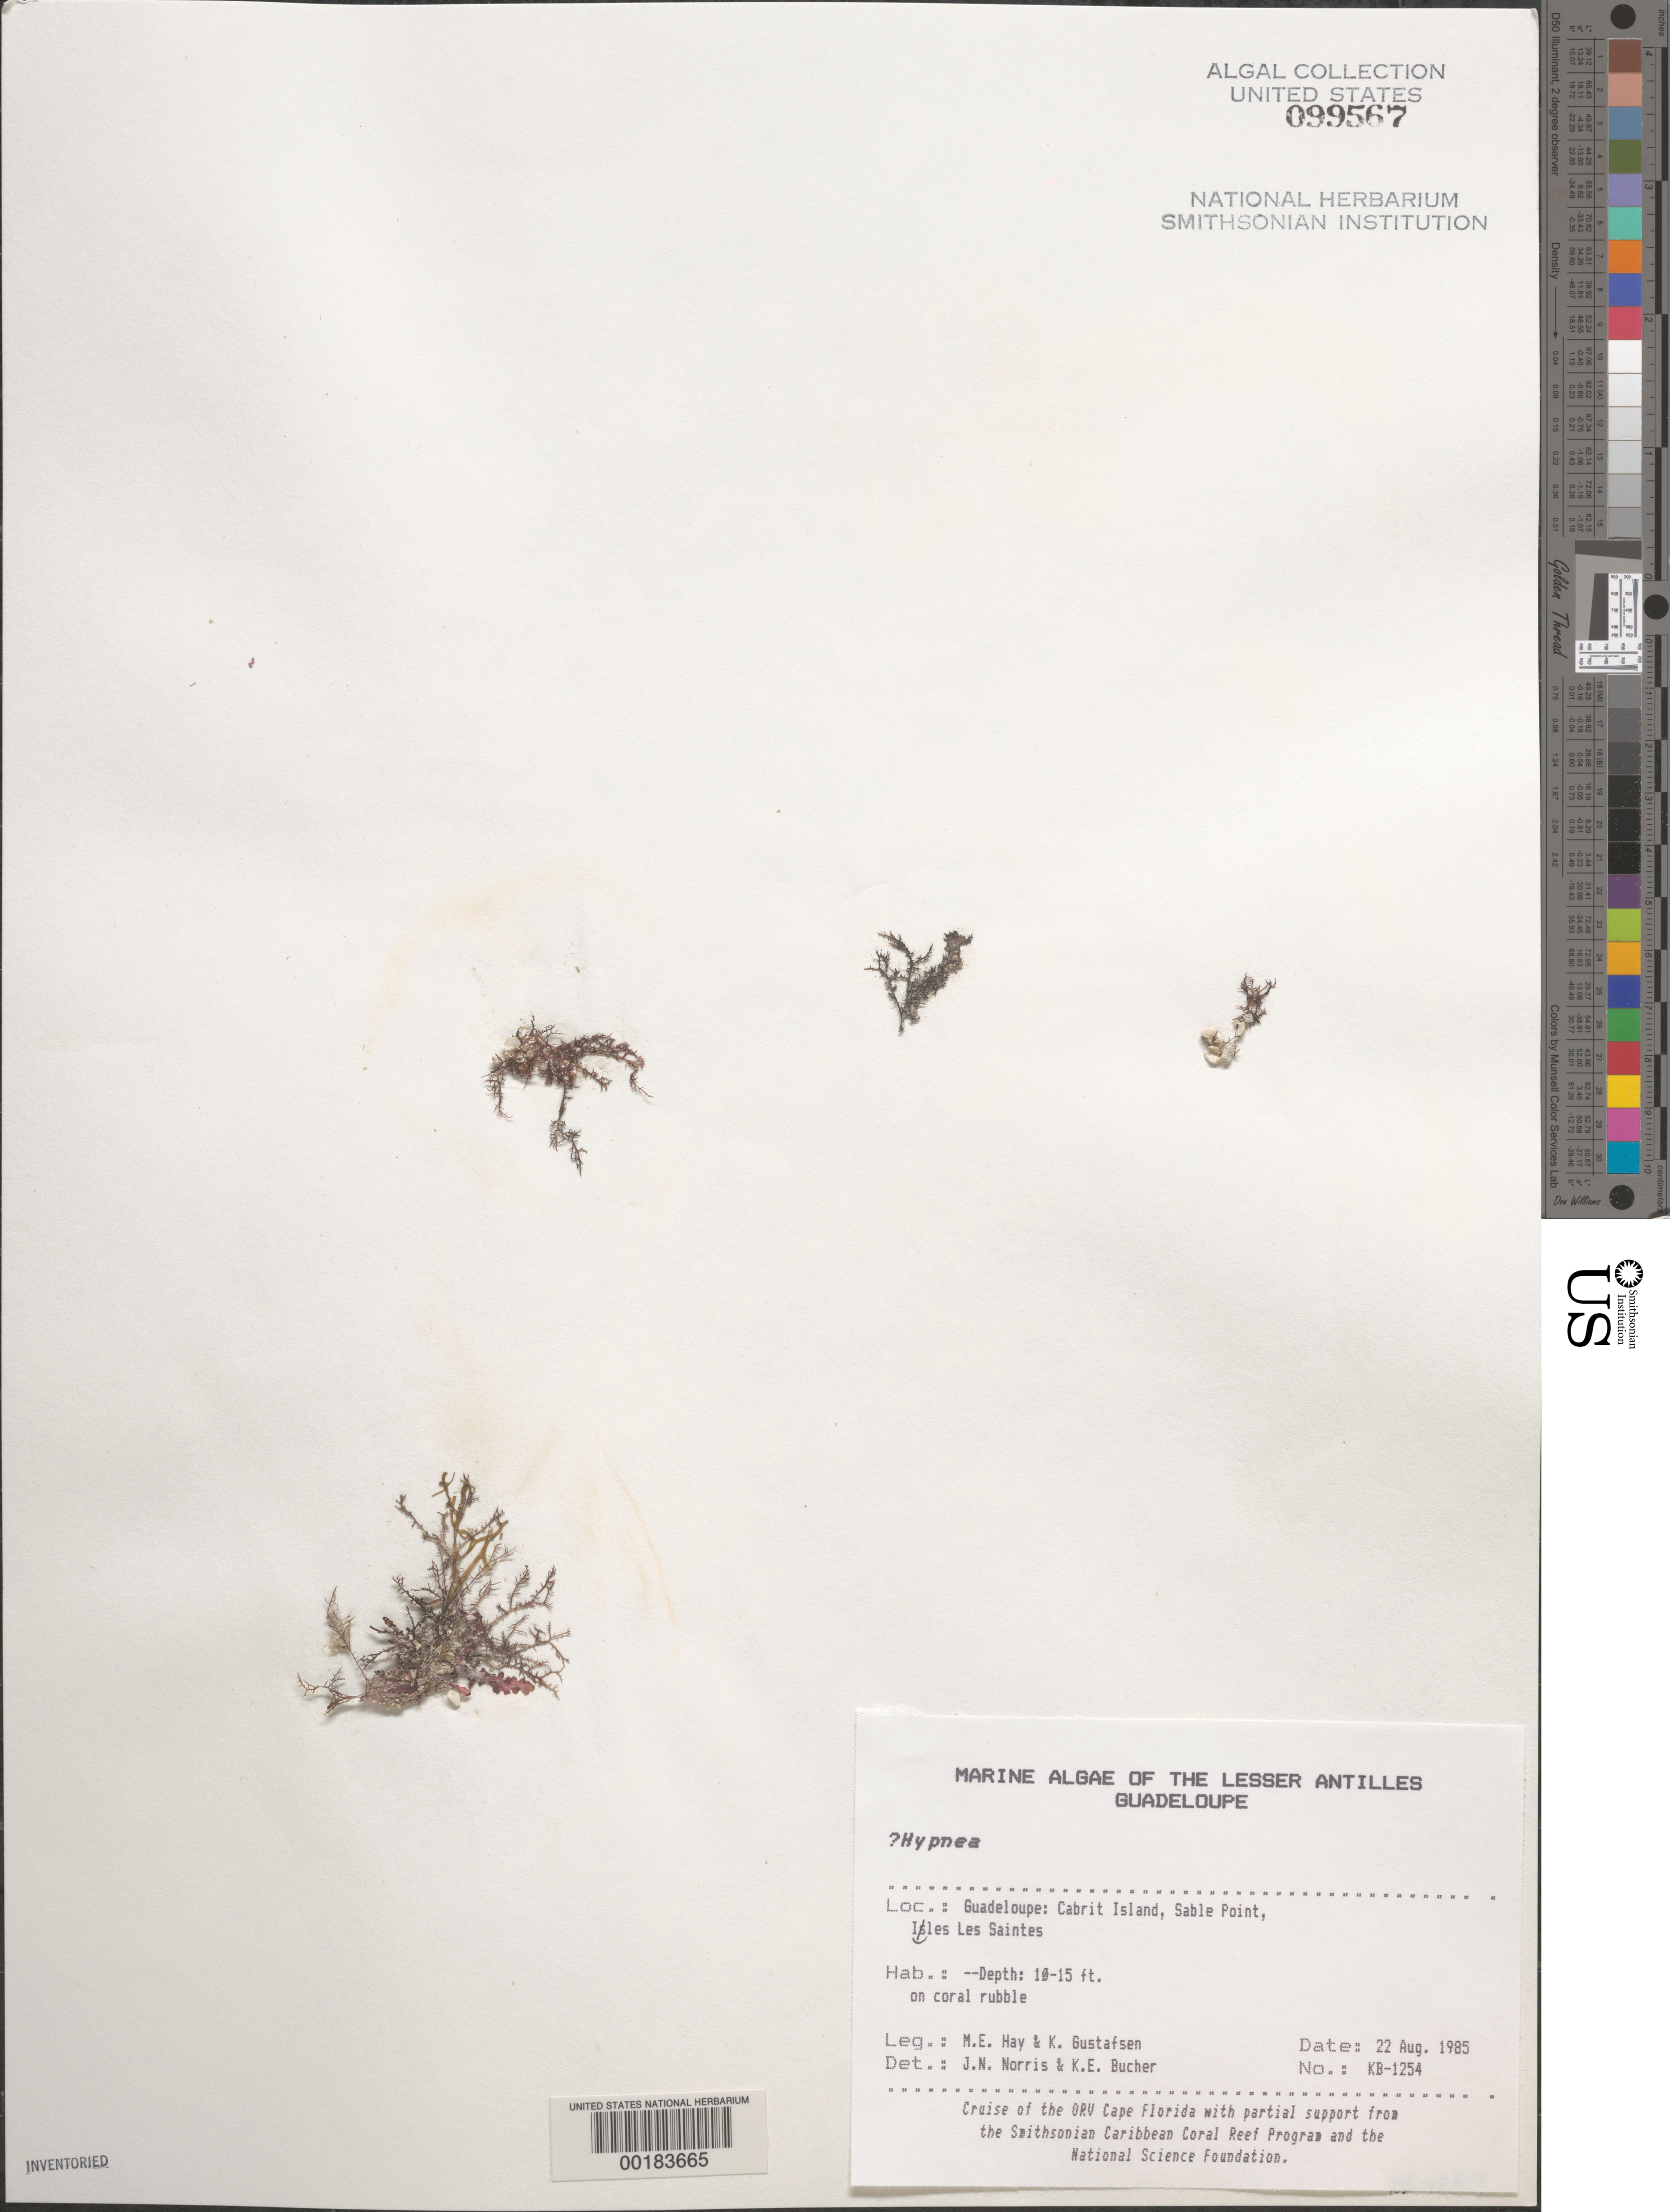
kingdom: Plantae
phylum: Rhodophyta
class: Florideophyceae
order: Gigartinales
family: Cystocloniaceae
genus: Hypnea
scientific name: Hypnea sp.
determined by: Norris, J. N.; Bucher, K. E.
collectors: M. E. Hay & K. Gustafson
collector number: KB-1254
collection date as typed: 22 Aug 1985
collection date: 1985-08-22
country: Guadeloupe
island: Cabrit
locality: Sable Point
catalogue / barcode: US 99567